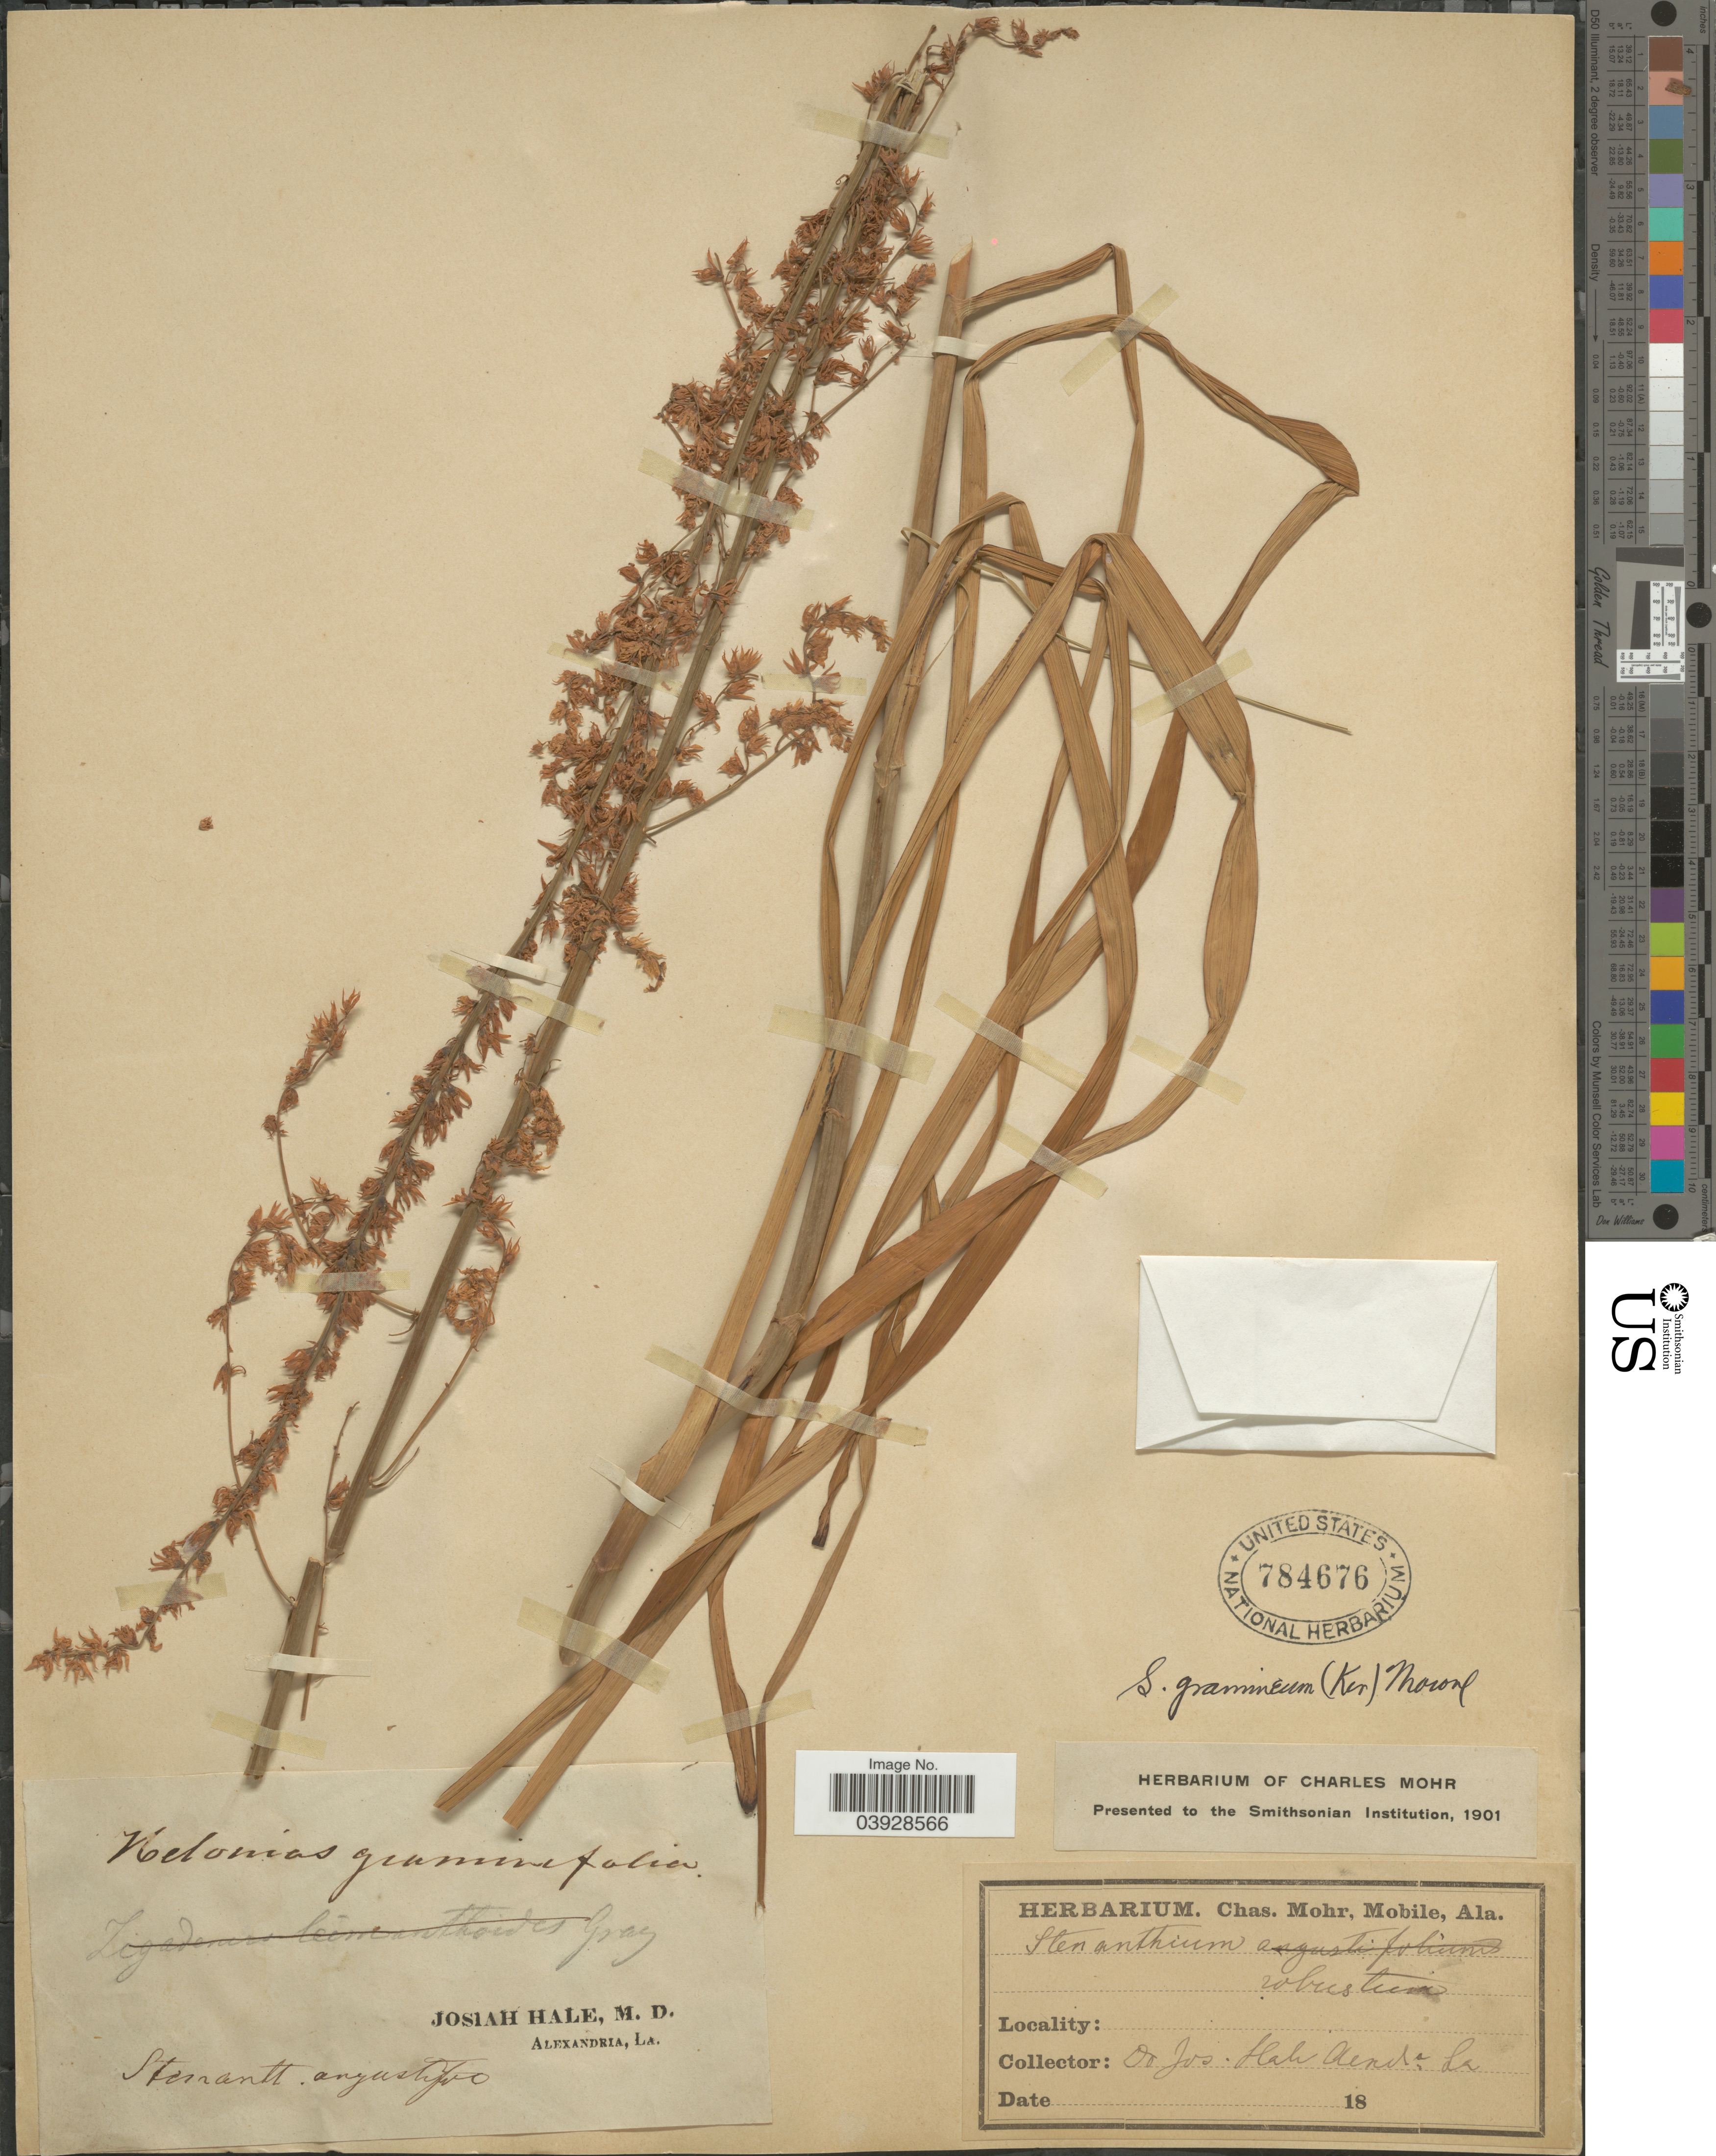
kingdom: Plantae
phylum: Tracheophyta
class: Liliopsida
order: Liliales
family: Melanthiaceae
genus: Stenanthium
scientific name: Stenanthium gramineum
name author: (Ker Gawl.) Morong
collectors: J. Hale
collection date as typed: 18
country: United States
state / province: Louisiana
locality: Alexandria.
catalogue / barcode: US 784676